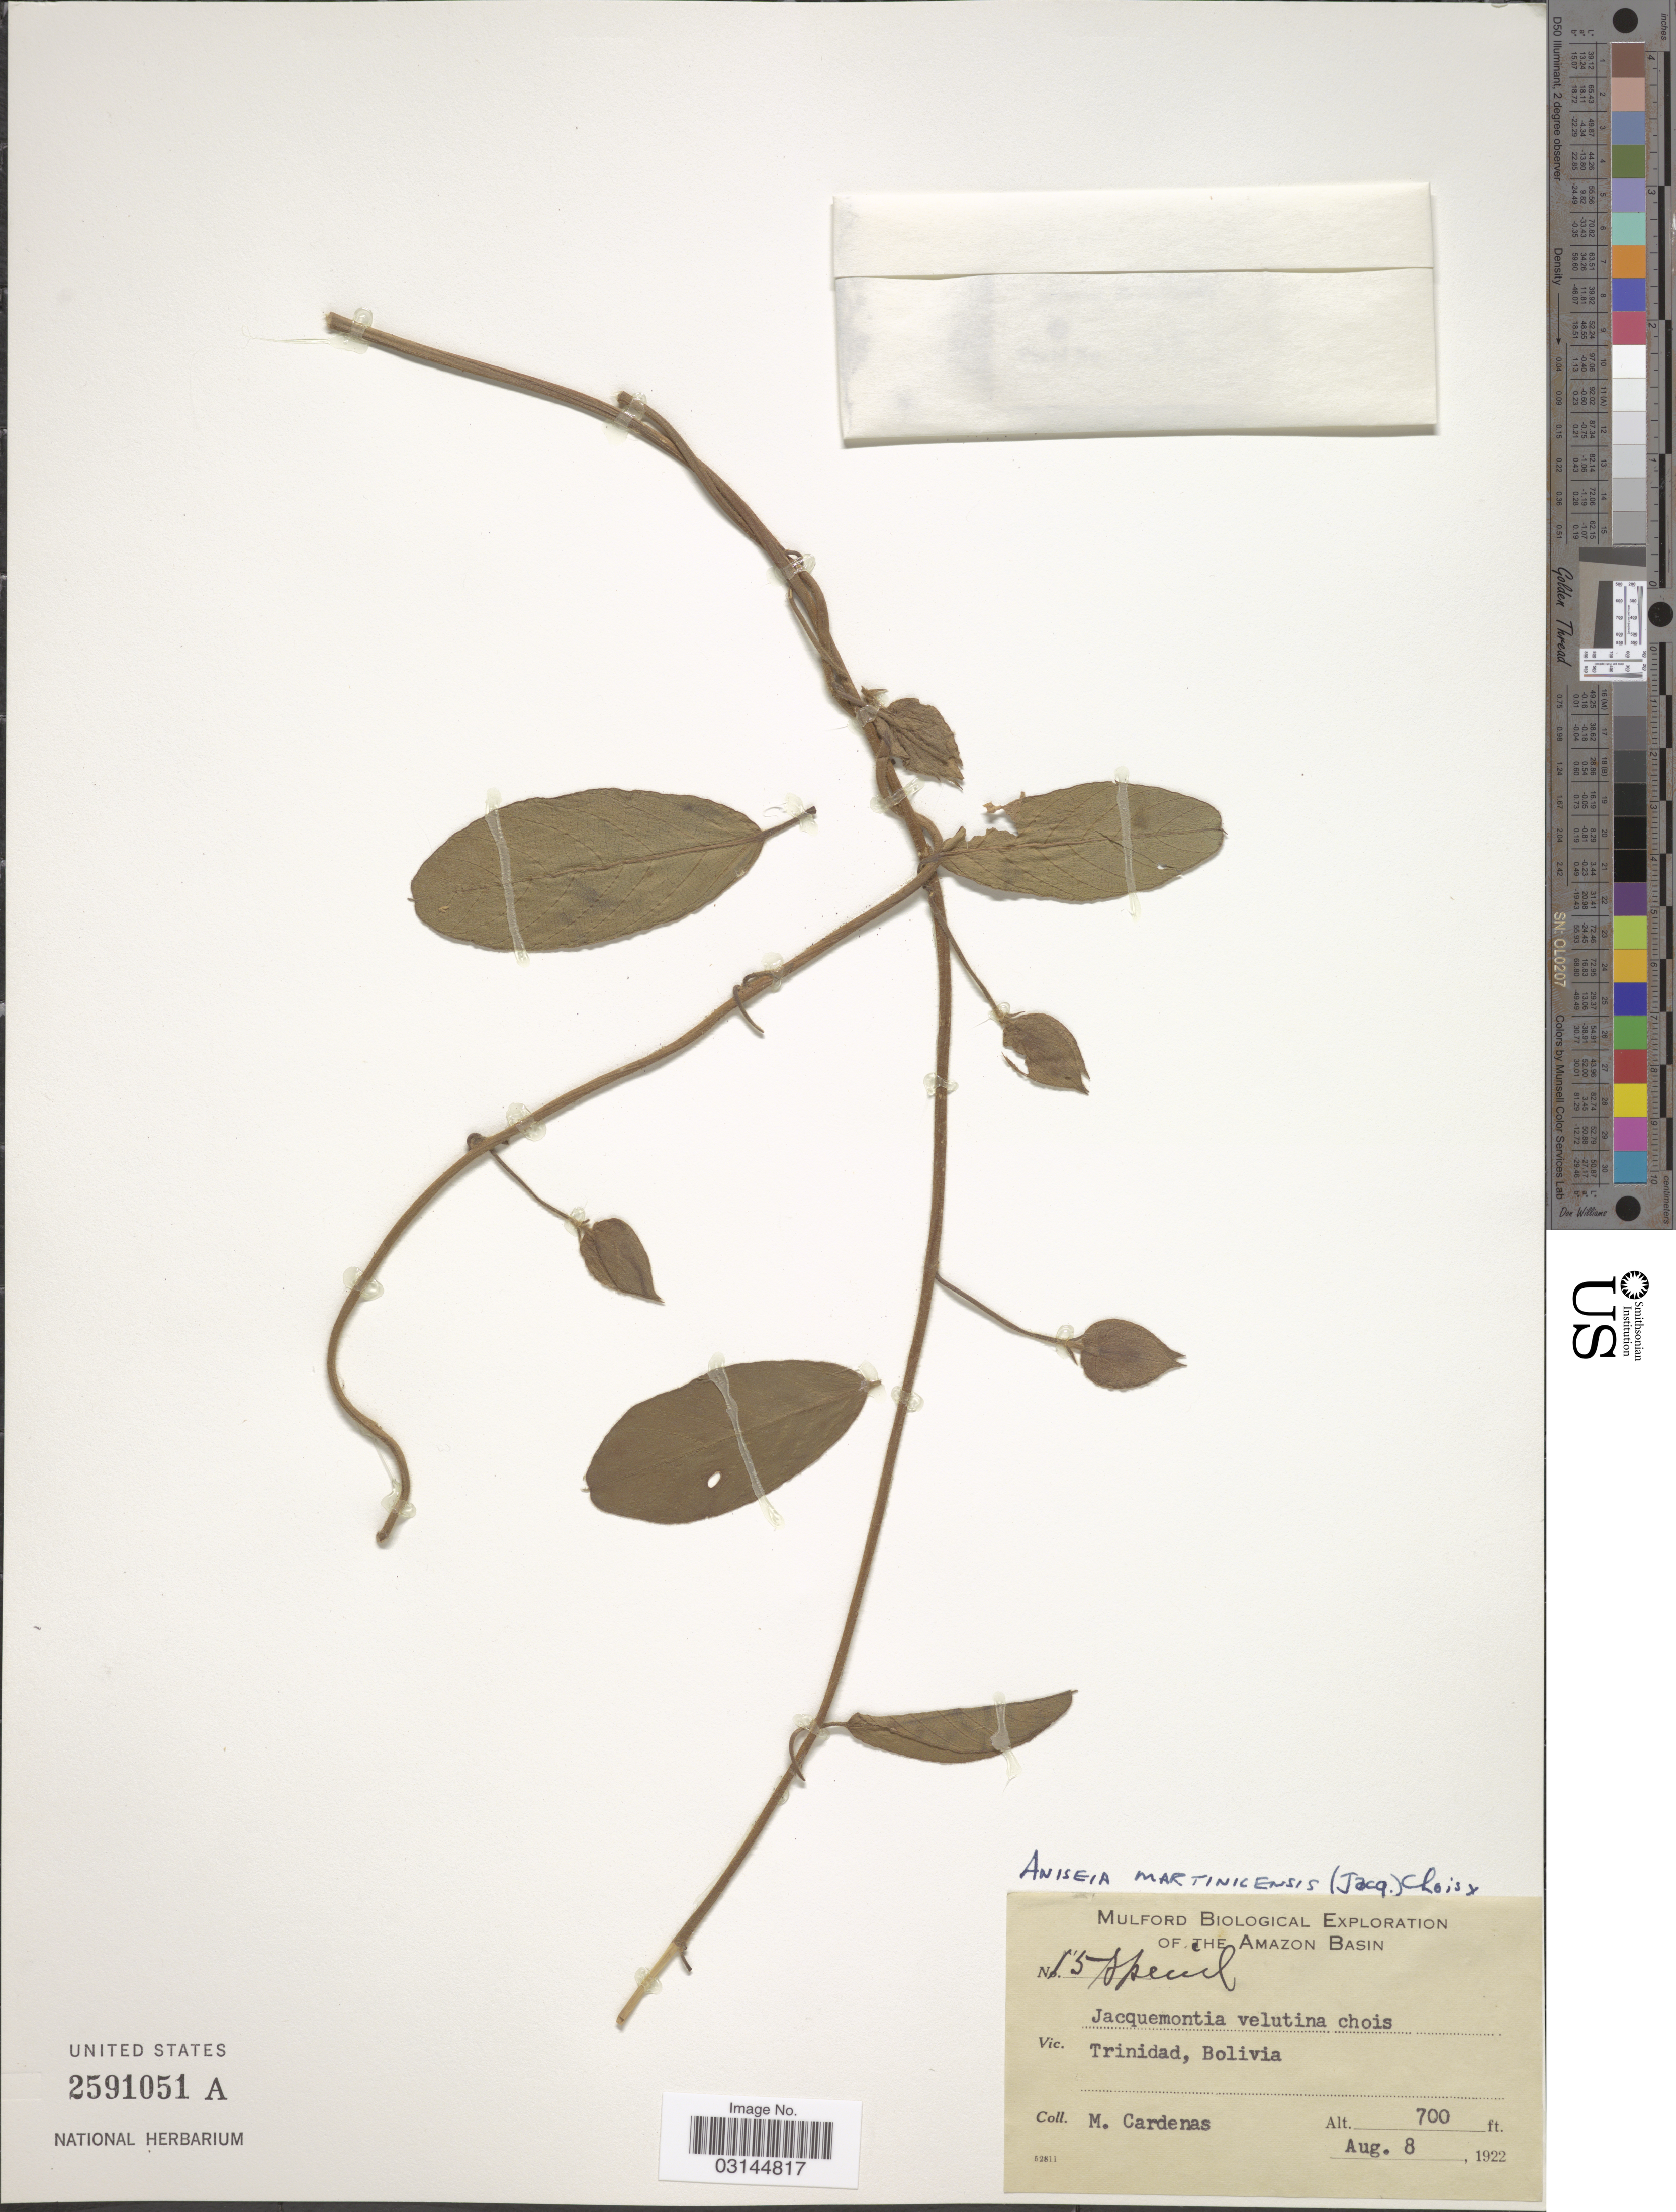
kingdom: Plantae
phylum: Tracheophyta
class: Magnoliopsida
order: Solanales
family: Convolvulaceae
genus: Aniseia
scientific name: Aniseia martinicensis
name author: (Jacq.) Choisy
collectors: M. Cárdenas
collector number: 15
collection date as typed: Aug. 8, 1922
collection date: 1922-08-08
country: Bolivia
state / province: Beni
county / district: Cercado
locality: La Santísima Trinidad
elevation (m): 213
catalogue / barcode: US 2591051A